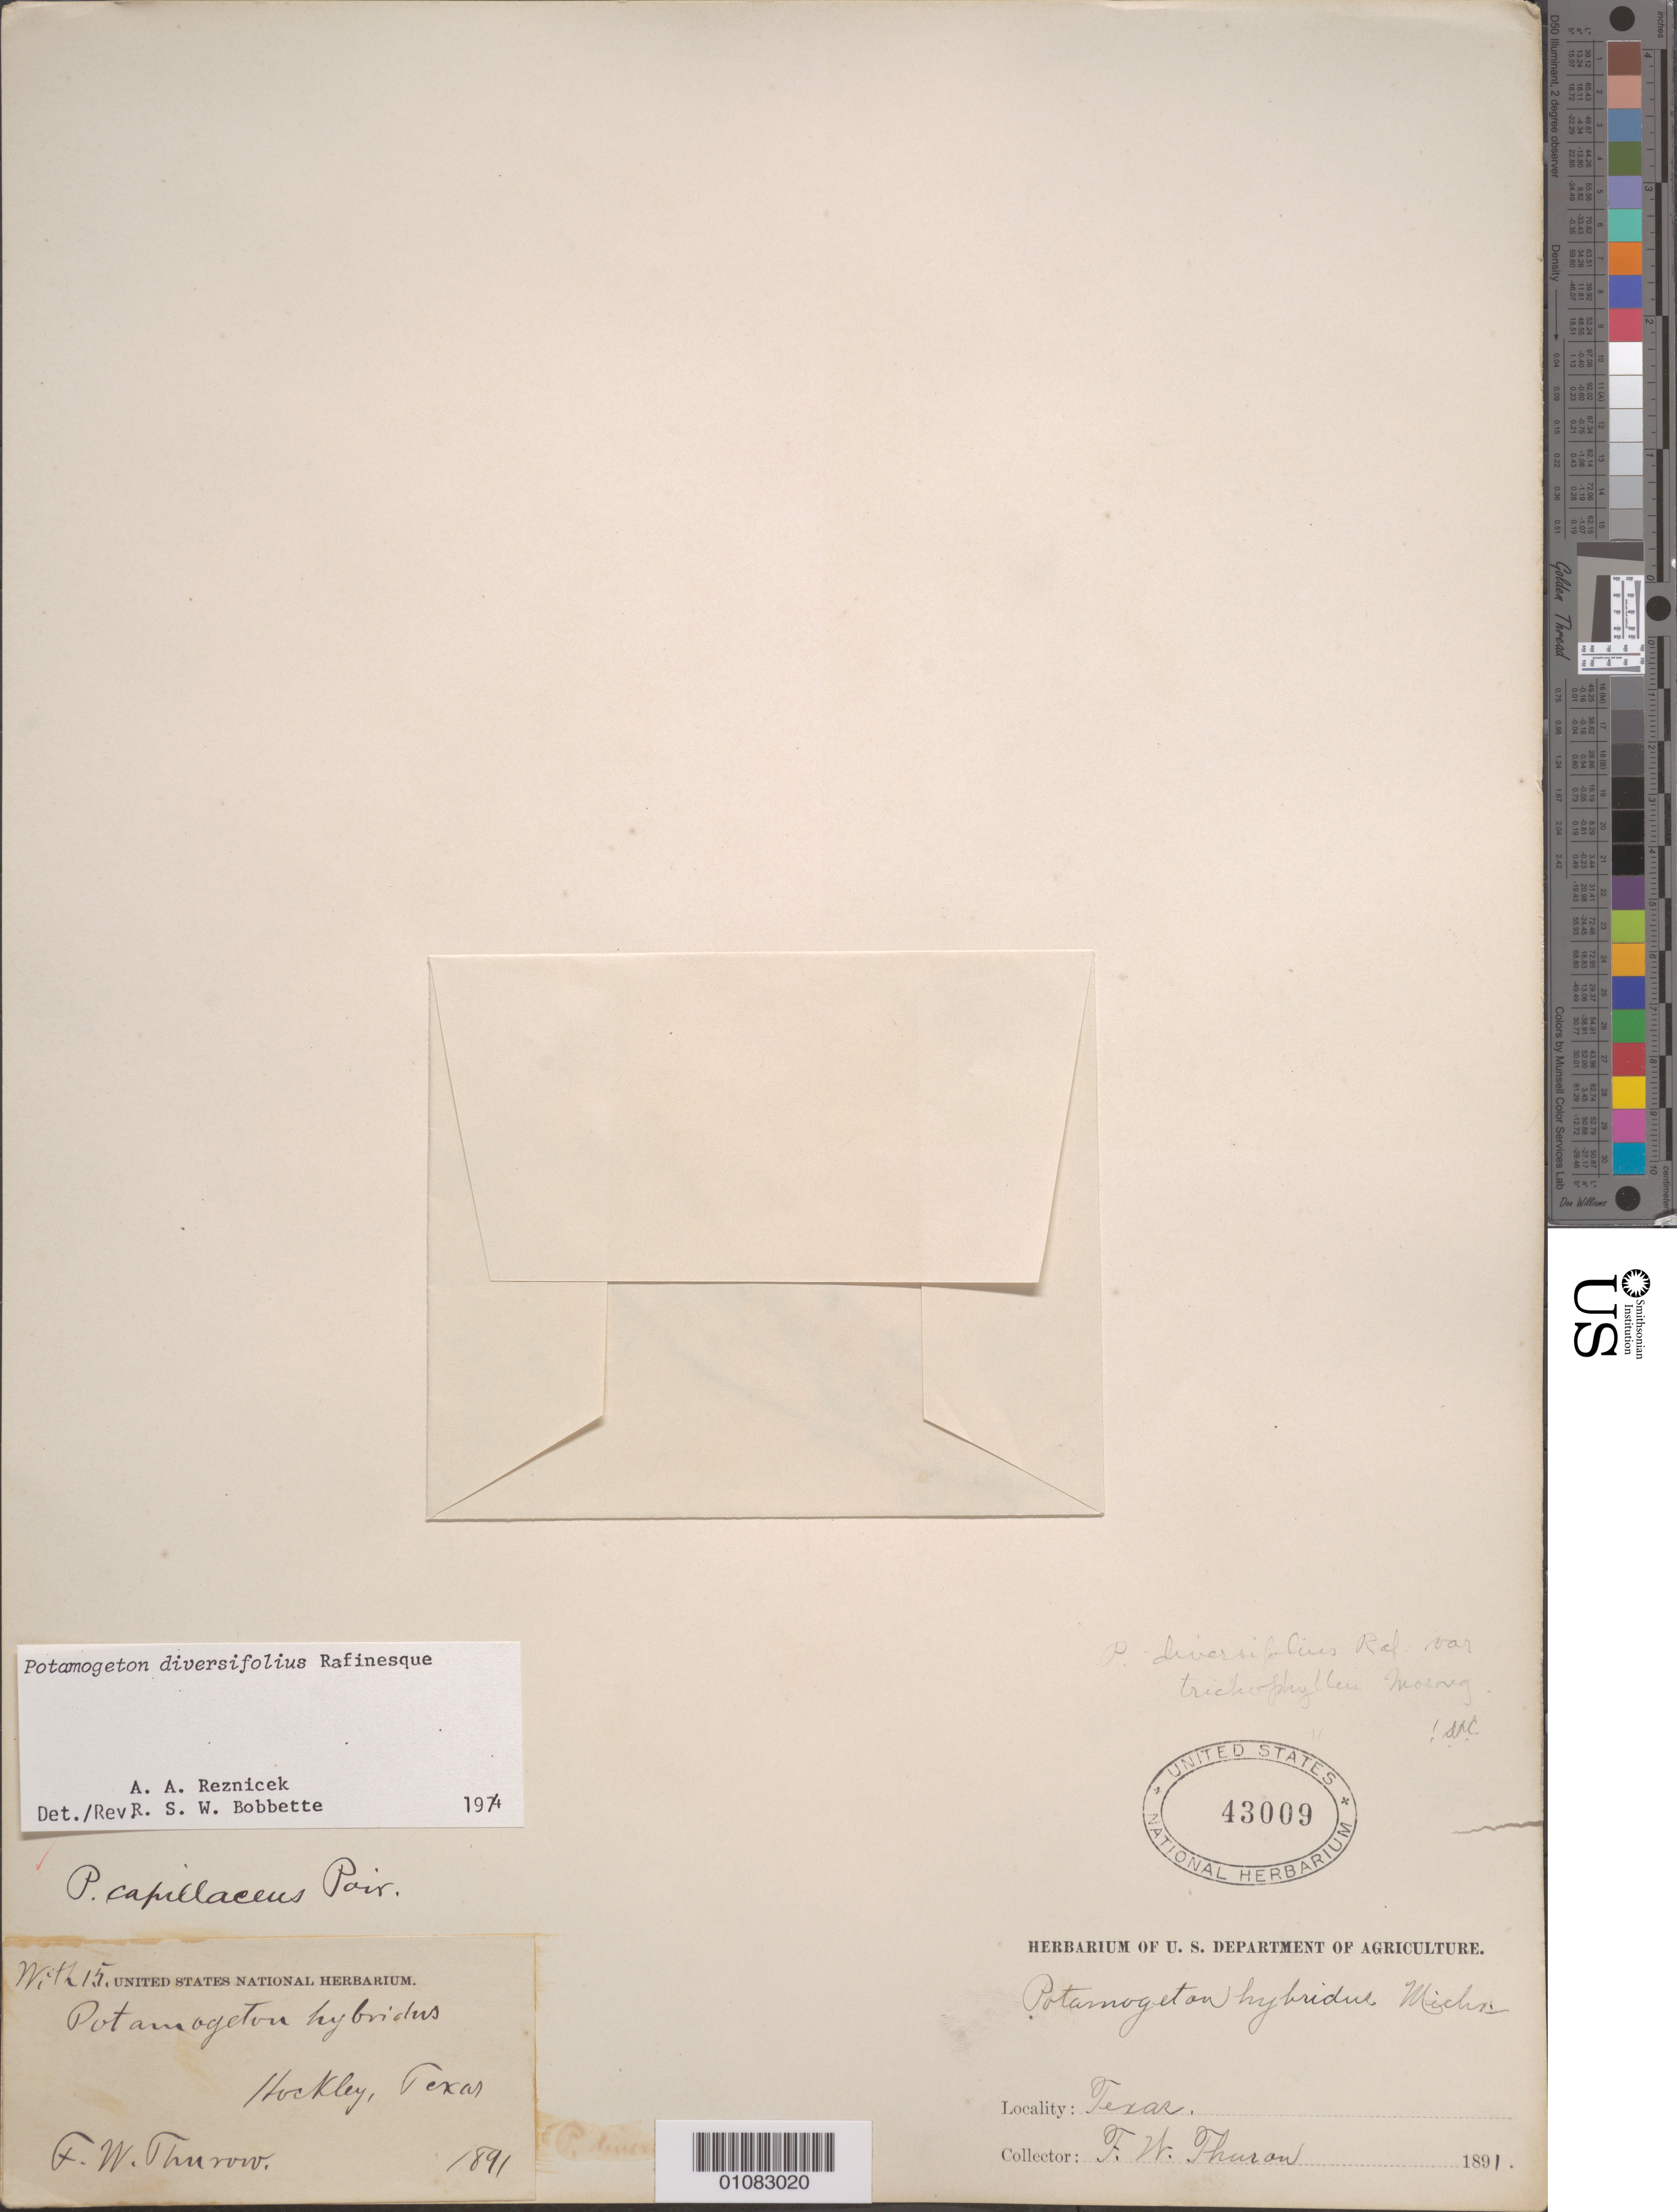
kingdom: Plantae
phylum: Tracheophyta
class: Liliopsida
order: Alismatales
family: Potamogetonaceae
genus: Potamogeton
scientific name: Potamogeton diversifolius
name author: Raf.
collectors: F. W. Thurow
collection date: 1891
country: United States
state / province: Texas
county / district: Hockley County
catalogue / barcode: US 43009